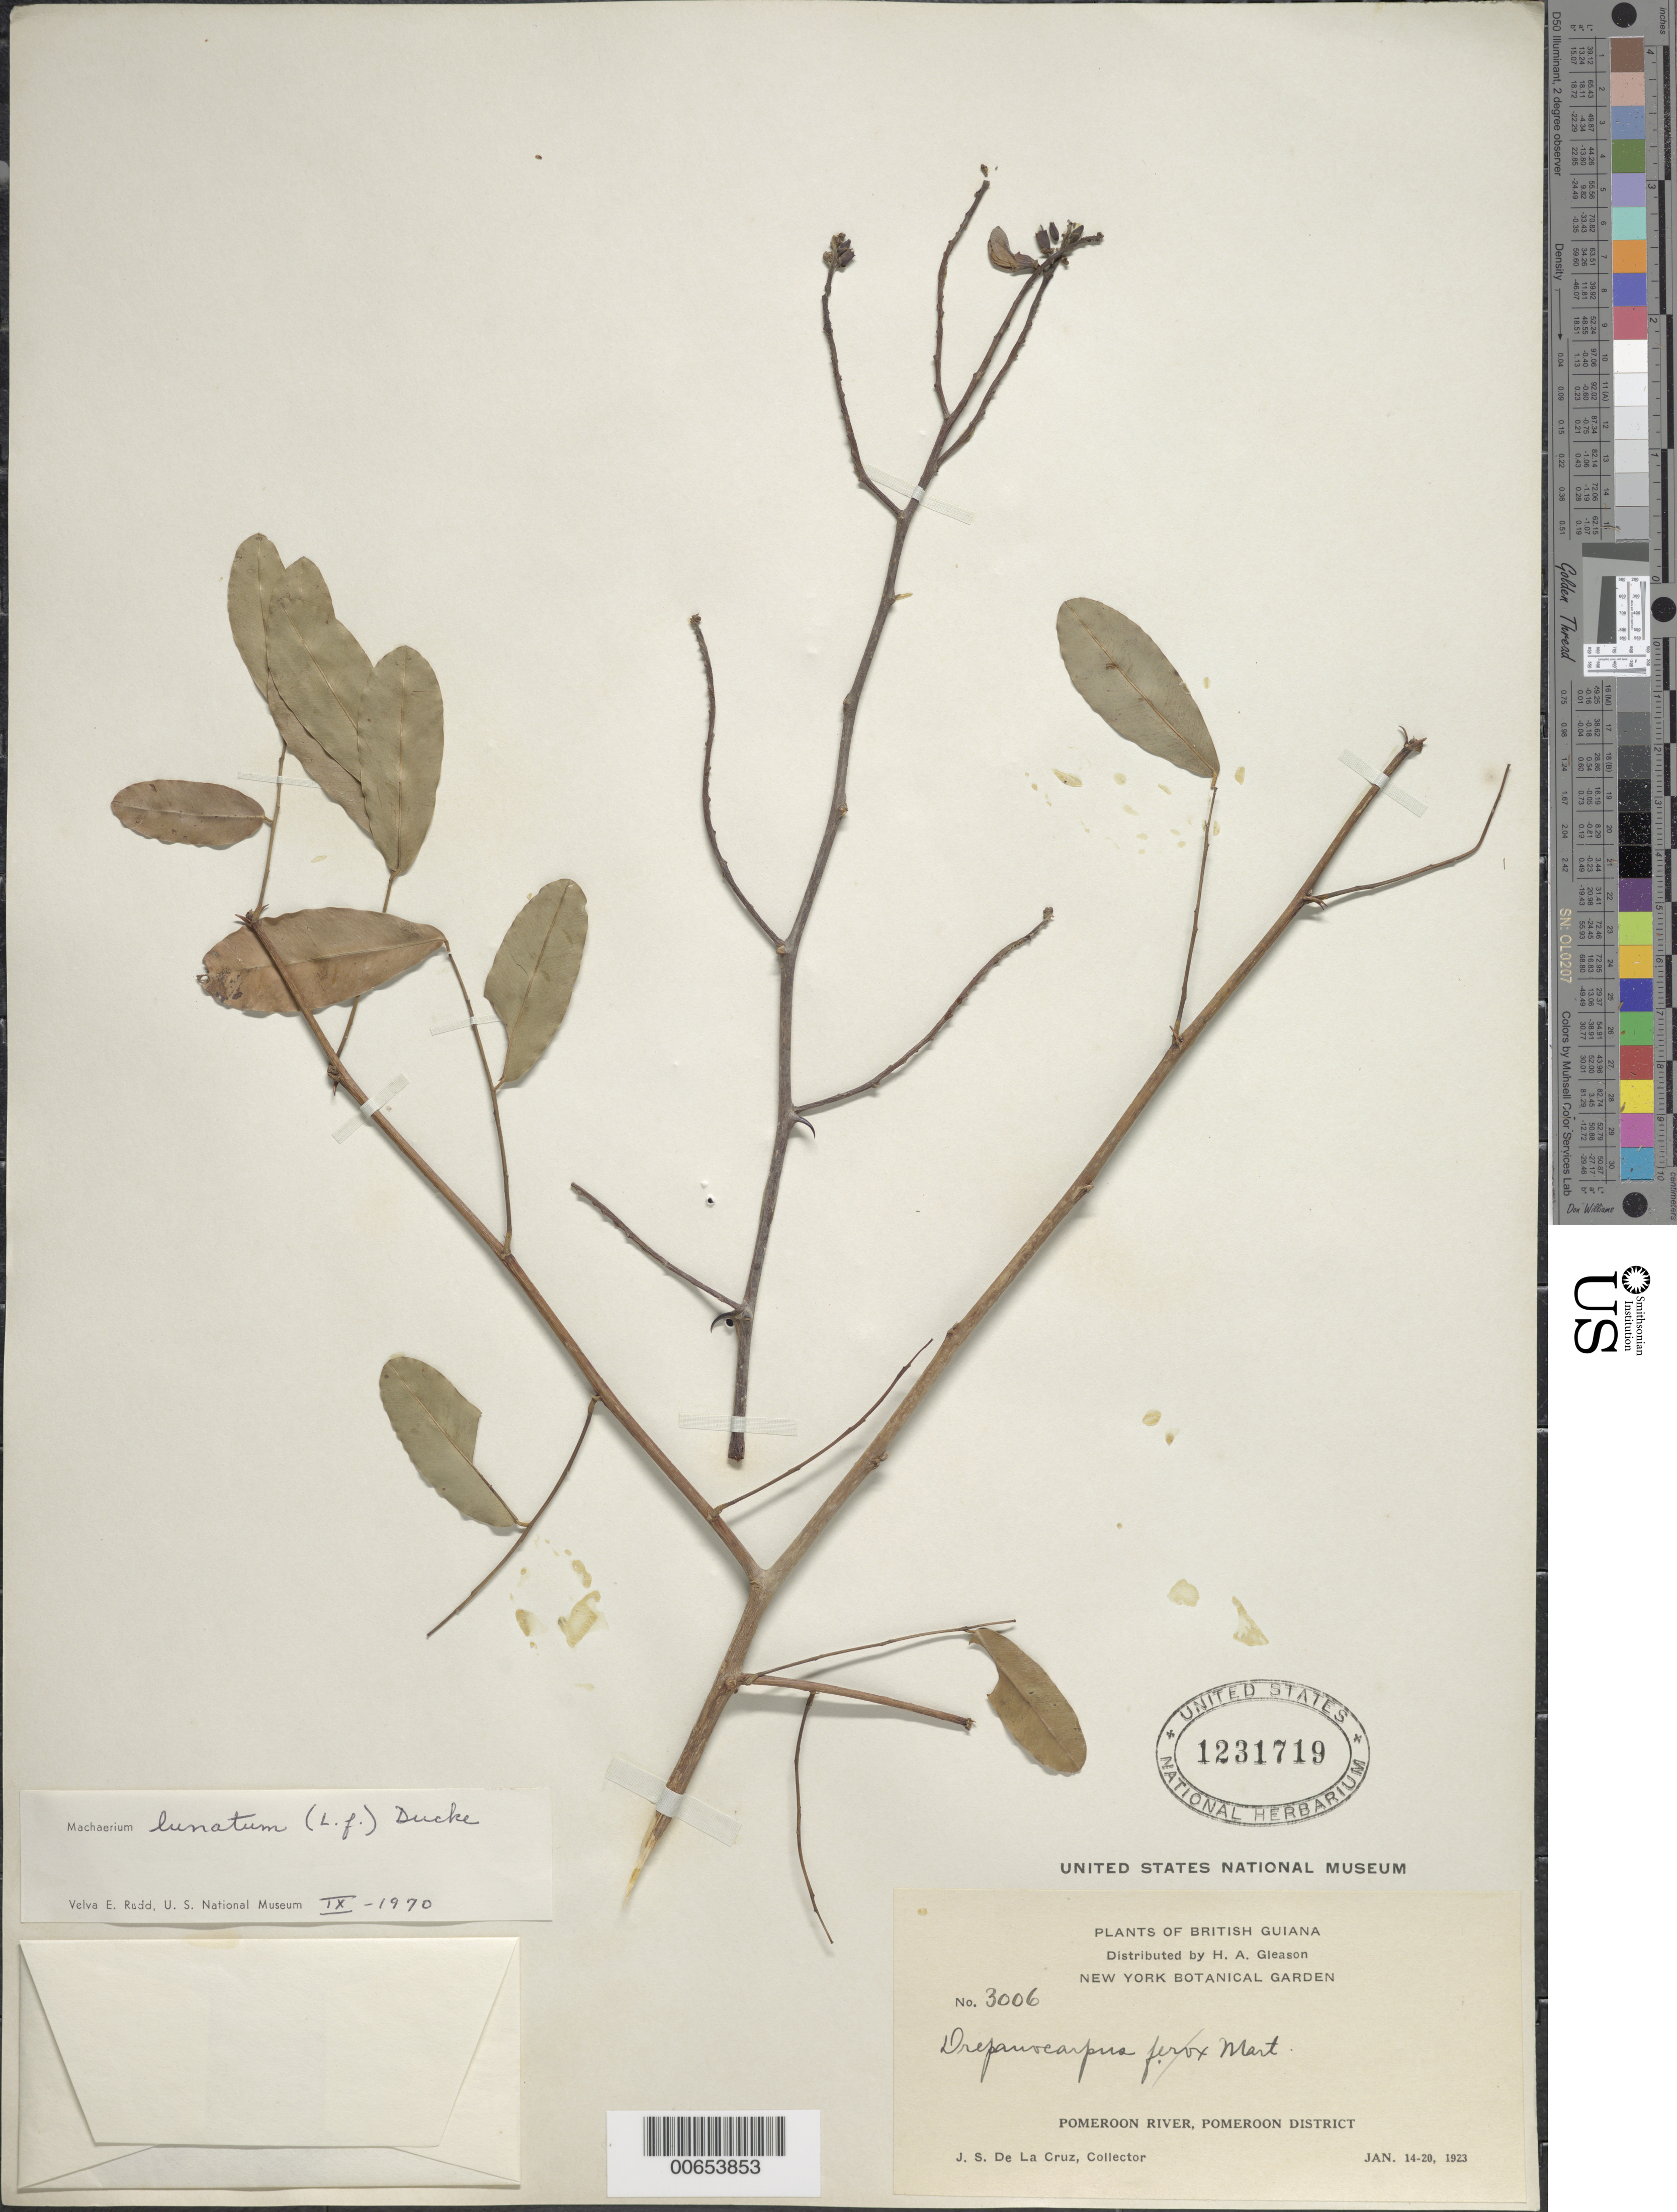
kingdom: Plantae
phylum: Tracheophyta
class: Magnoliopsida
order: Fabales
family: Fabaceae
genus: Machaerium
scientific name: Machaerium lunatum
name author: (L. f.) Ducke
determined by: Rudd, V. E.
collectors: J. S. de la Cruz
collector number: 3006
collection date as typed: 14-Jan-23 to 20-Jan-23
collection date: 1923-01-14/1923-01-20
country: Guyana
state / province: Pomeroon-Supenaam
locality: Pomeroon R.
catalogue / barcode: US 1231719